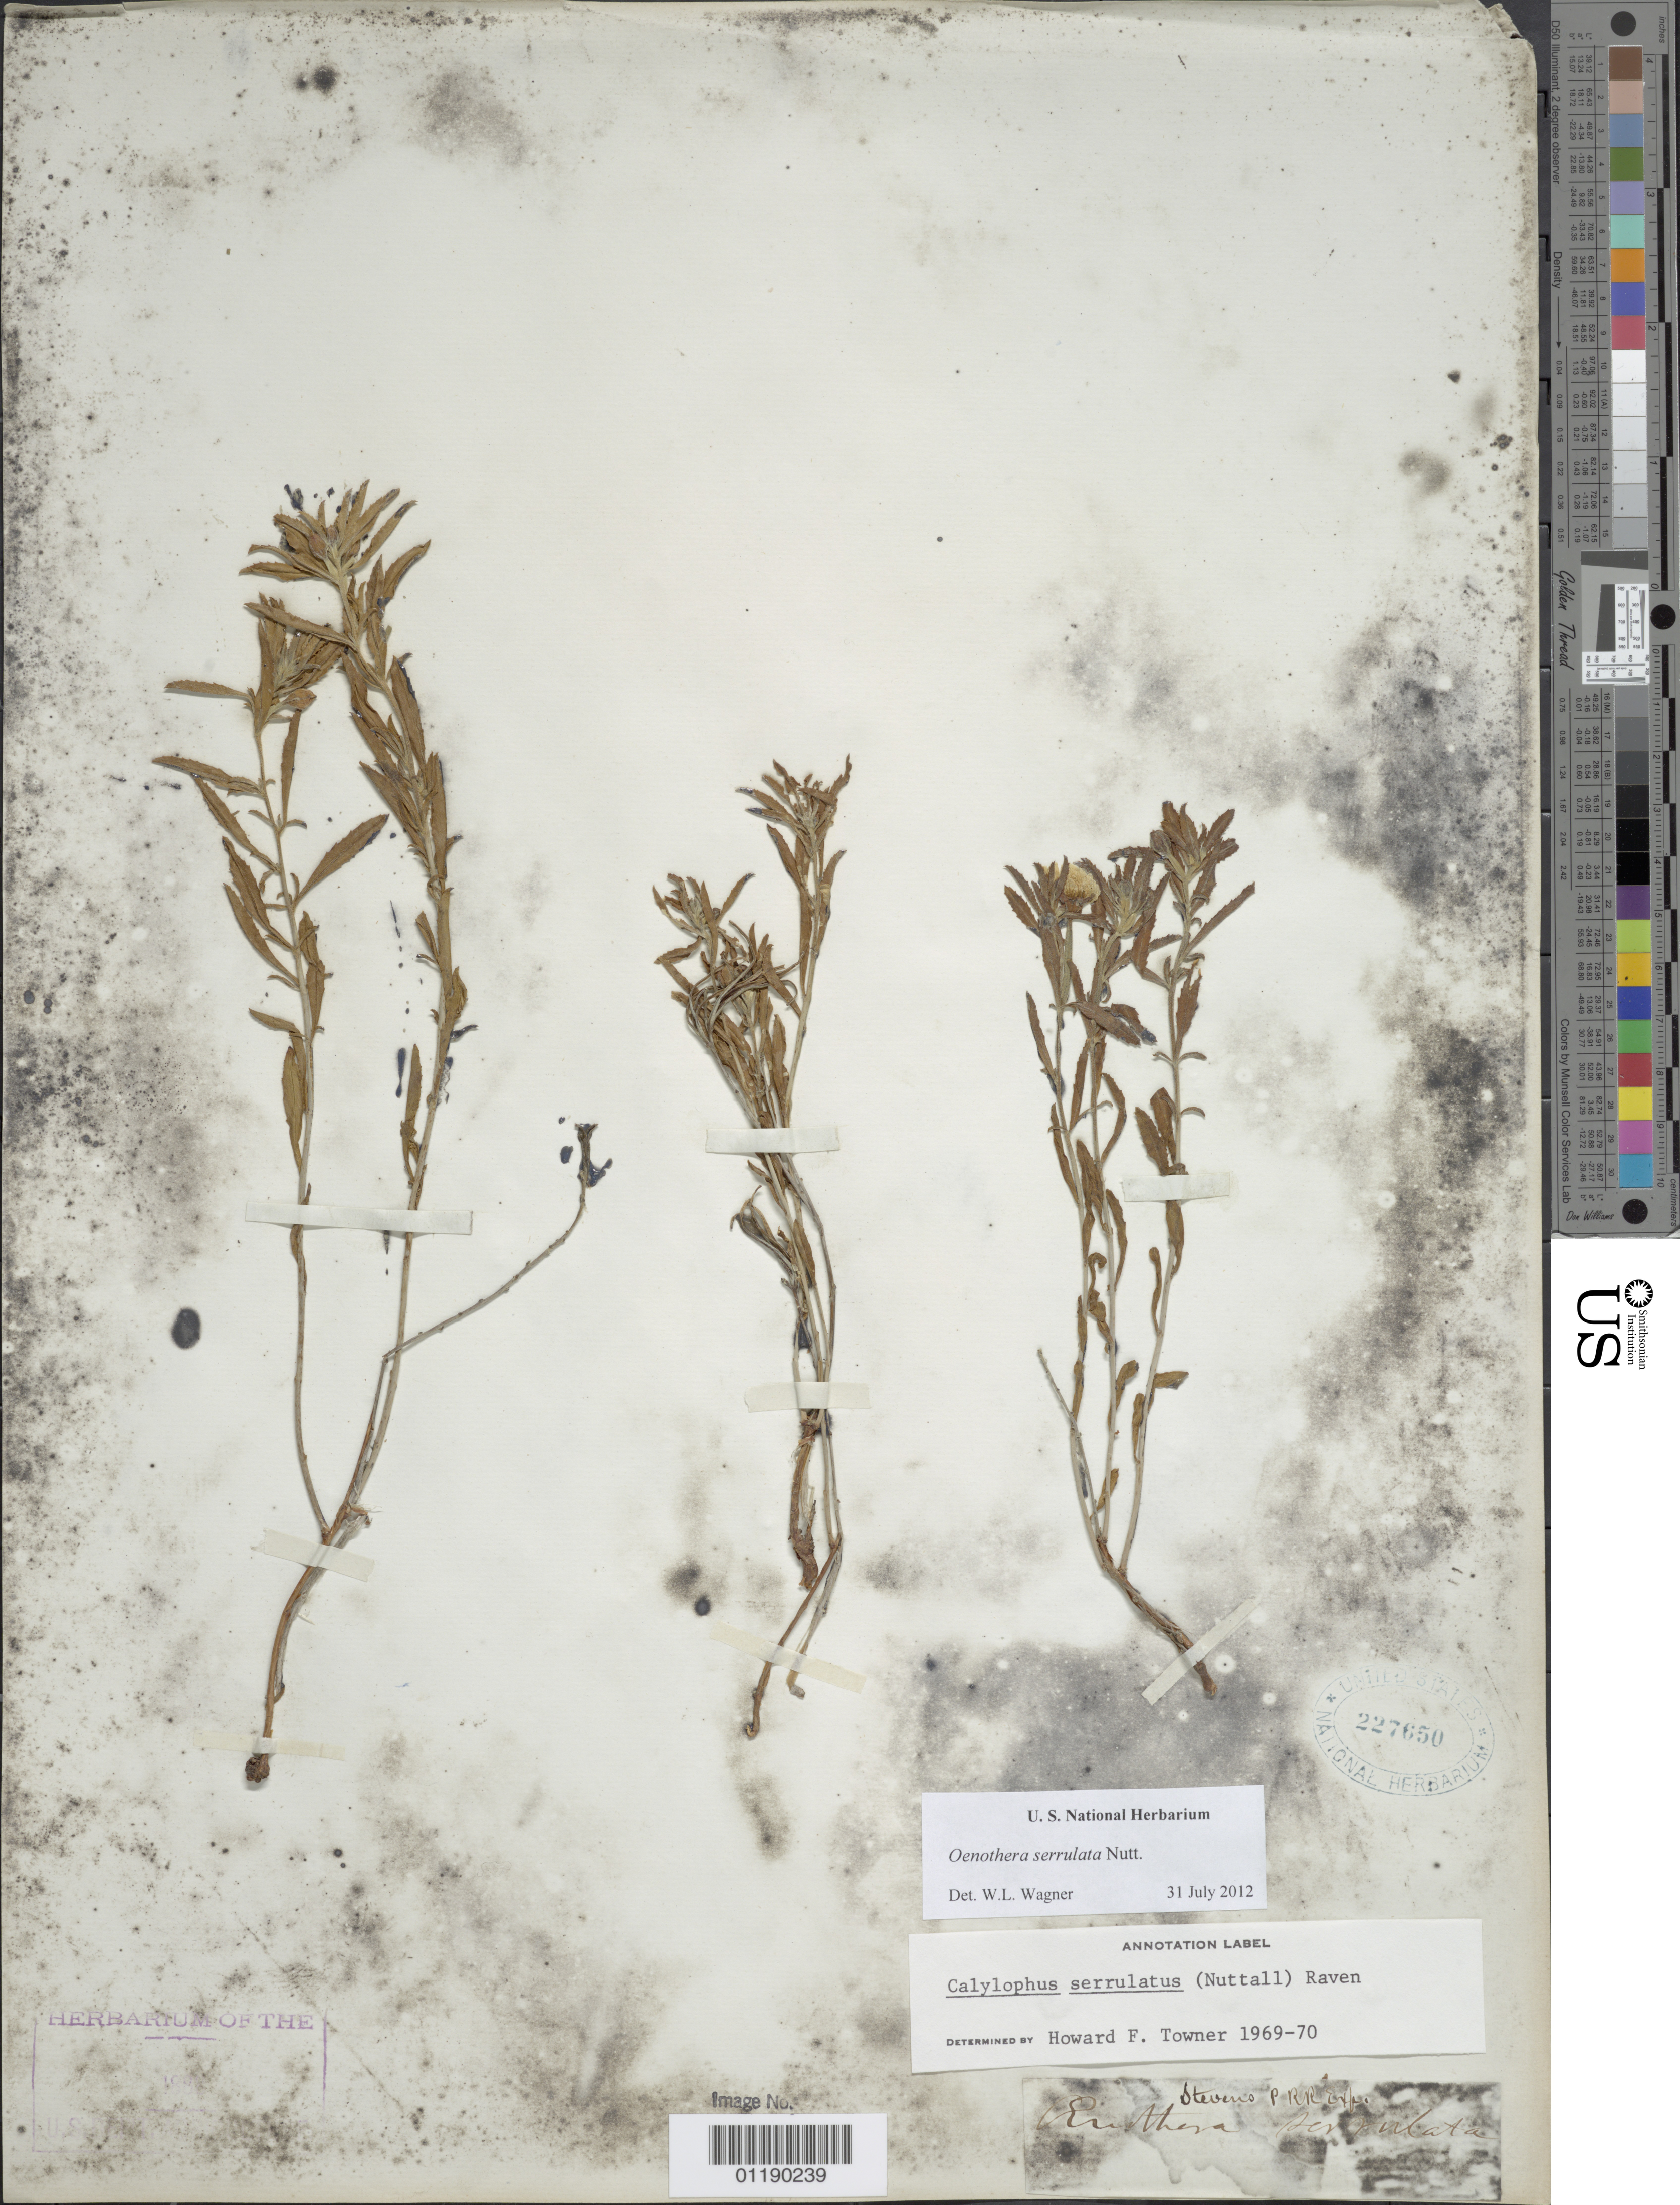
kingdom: Plantae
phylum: Tracheophyta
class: Magnoliopsida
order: Myrtales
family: Onagraceae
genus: Oenothera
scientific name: Oenothera serrulata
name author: Nutt.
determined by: Wagner, W. L., (BOT), Smithsonian Institution - National Museum of Natural History (UNITED STATES)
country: United States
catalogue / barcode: US 227650